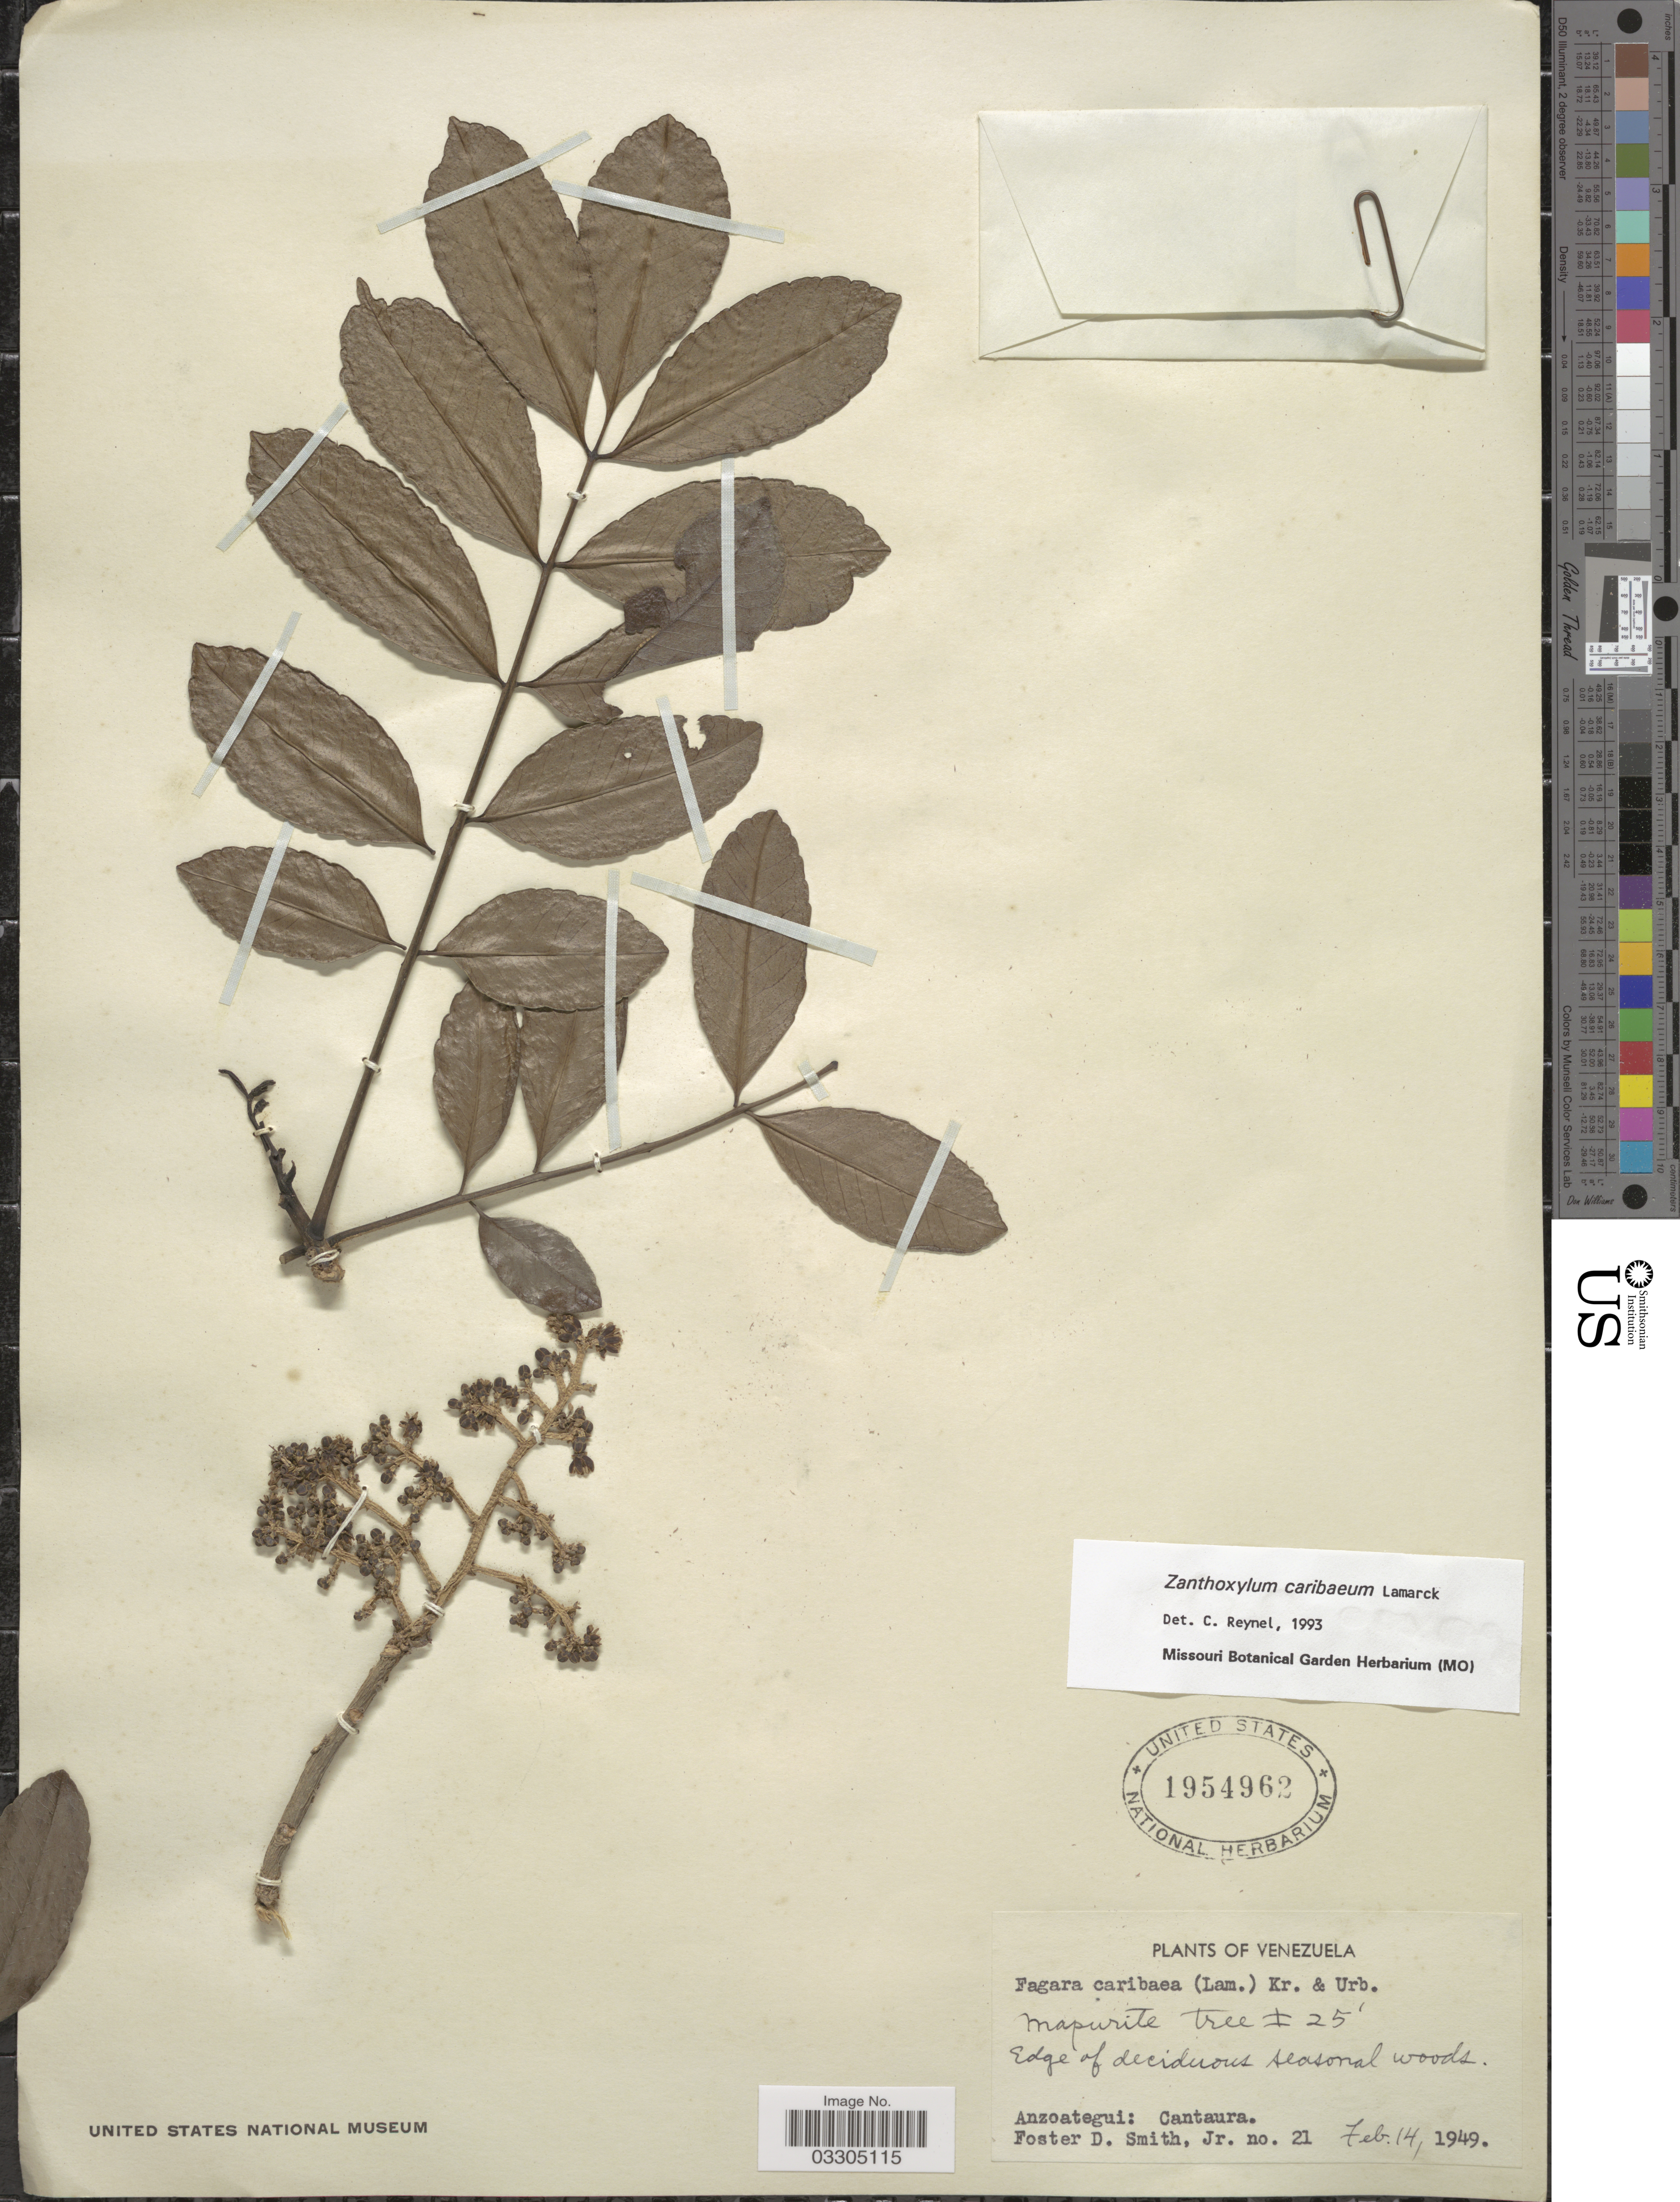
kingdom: Plantae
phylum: Tracheophyta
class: Magnoliopsida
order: Sapindales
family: Rutaceae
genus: Zanthoxylum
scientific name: Zanthoxylum caribaeum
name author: Lam.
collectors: F. Smith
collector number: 21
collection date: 1949-02-14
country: Venezuela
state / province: Anzoategui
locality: Cantaura.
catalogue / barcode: US 1954962